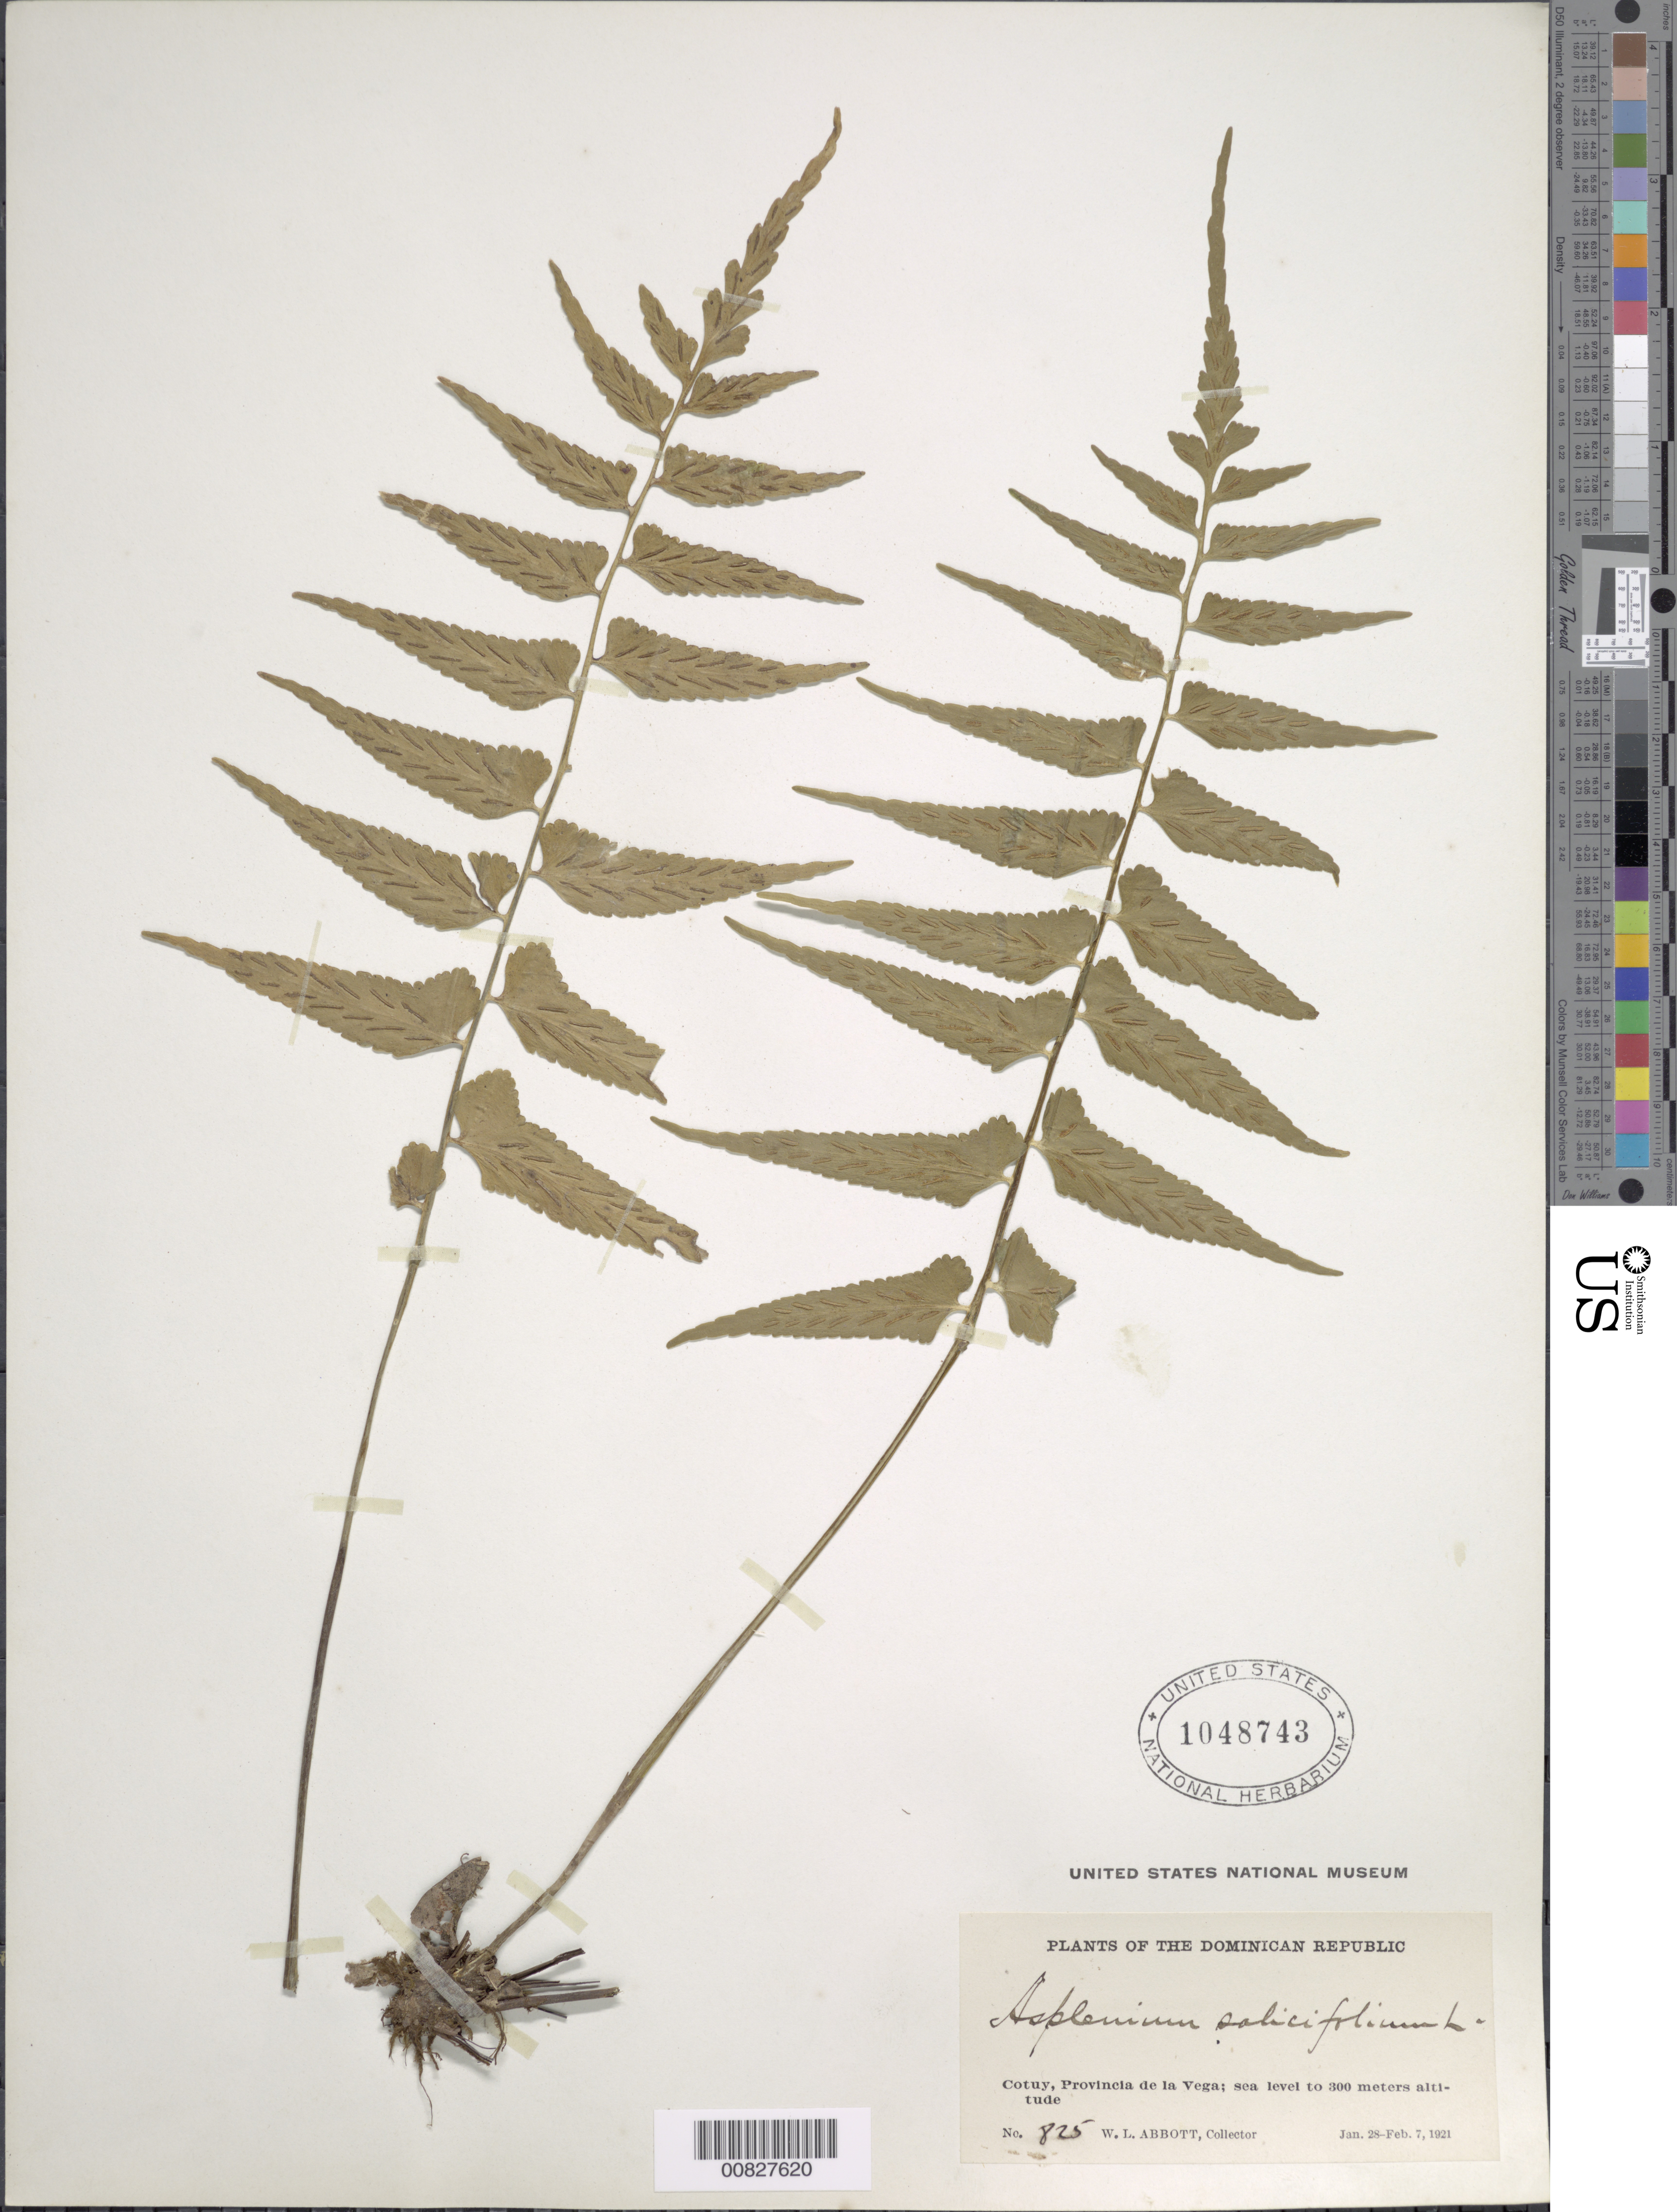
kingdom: Plantae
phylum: Tracheophyta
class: Polypodiopsida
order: Polypodiales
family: Aspleniaceae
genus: Asplenium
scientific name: Asplenium salicifolium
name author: L.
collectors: W. L. Abbott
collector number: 825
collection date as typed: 28 Jan 1921 to 07 Feb 1921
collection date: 1921-01-28/1921-02-07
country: Dominican Republic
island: Hispaniola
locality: Cotuy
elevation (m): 0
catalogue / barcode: US 1048743